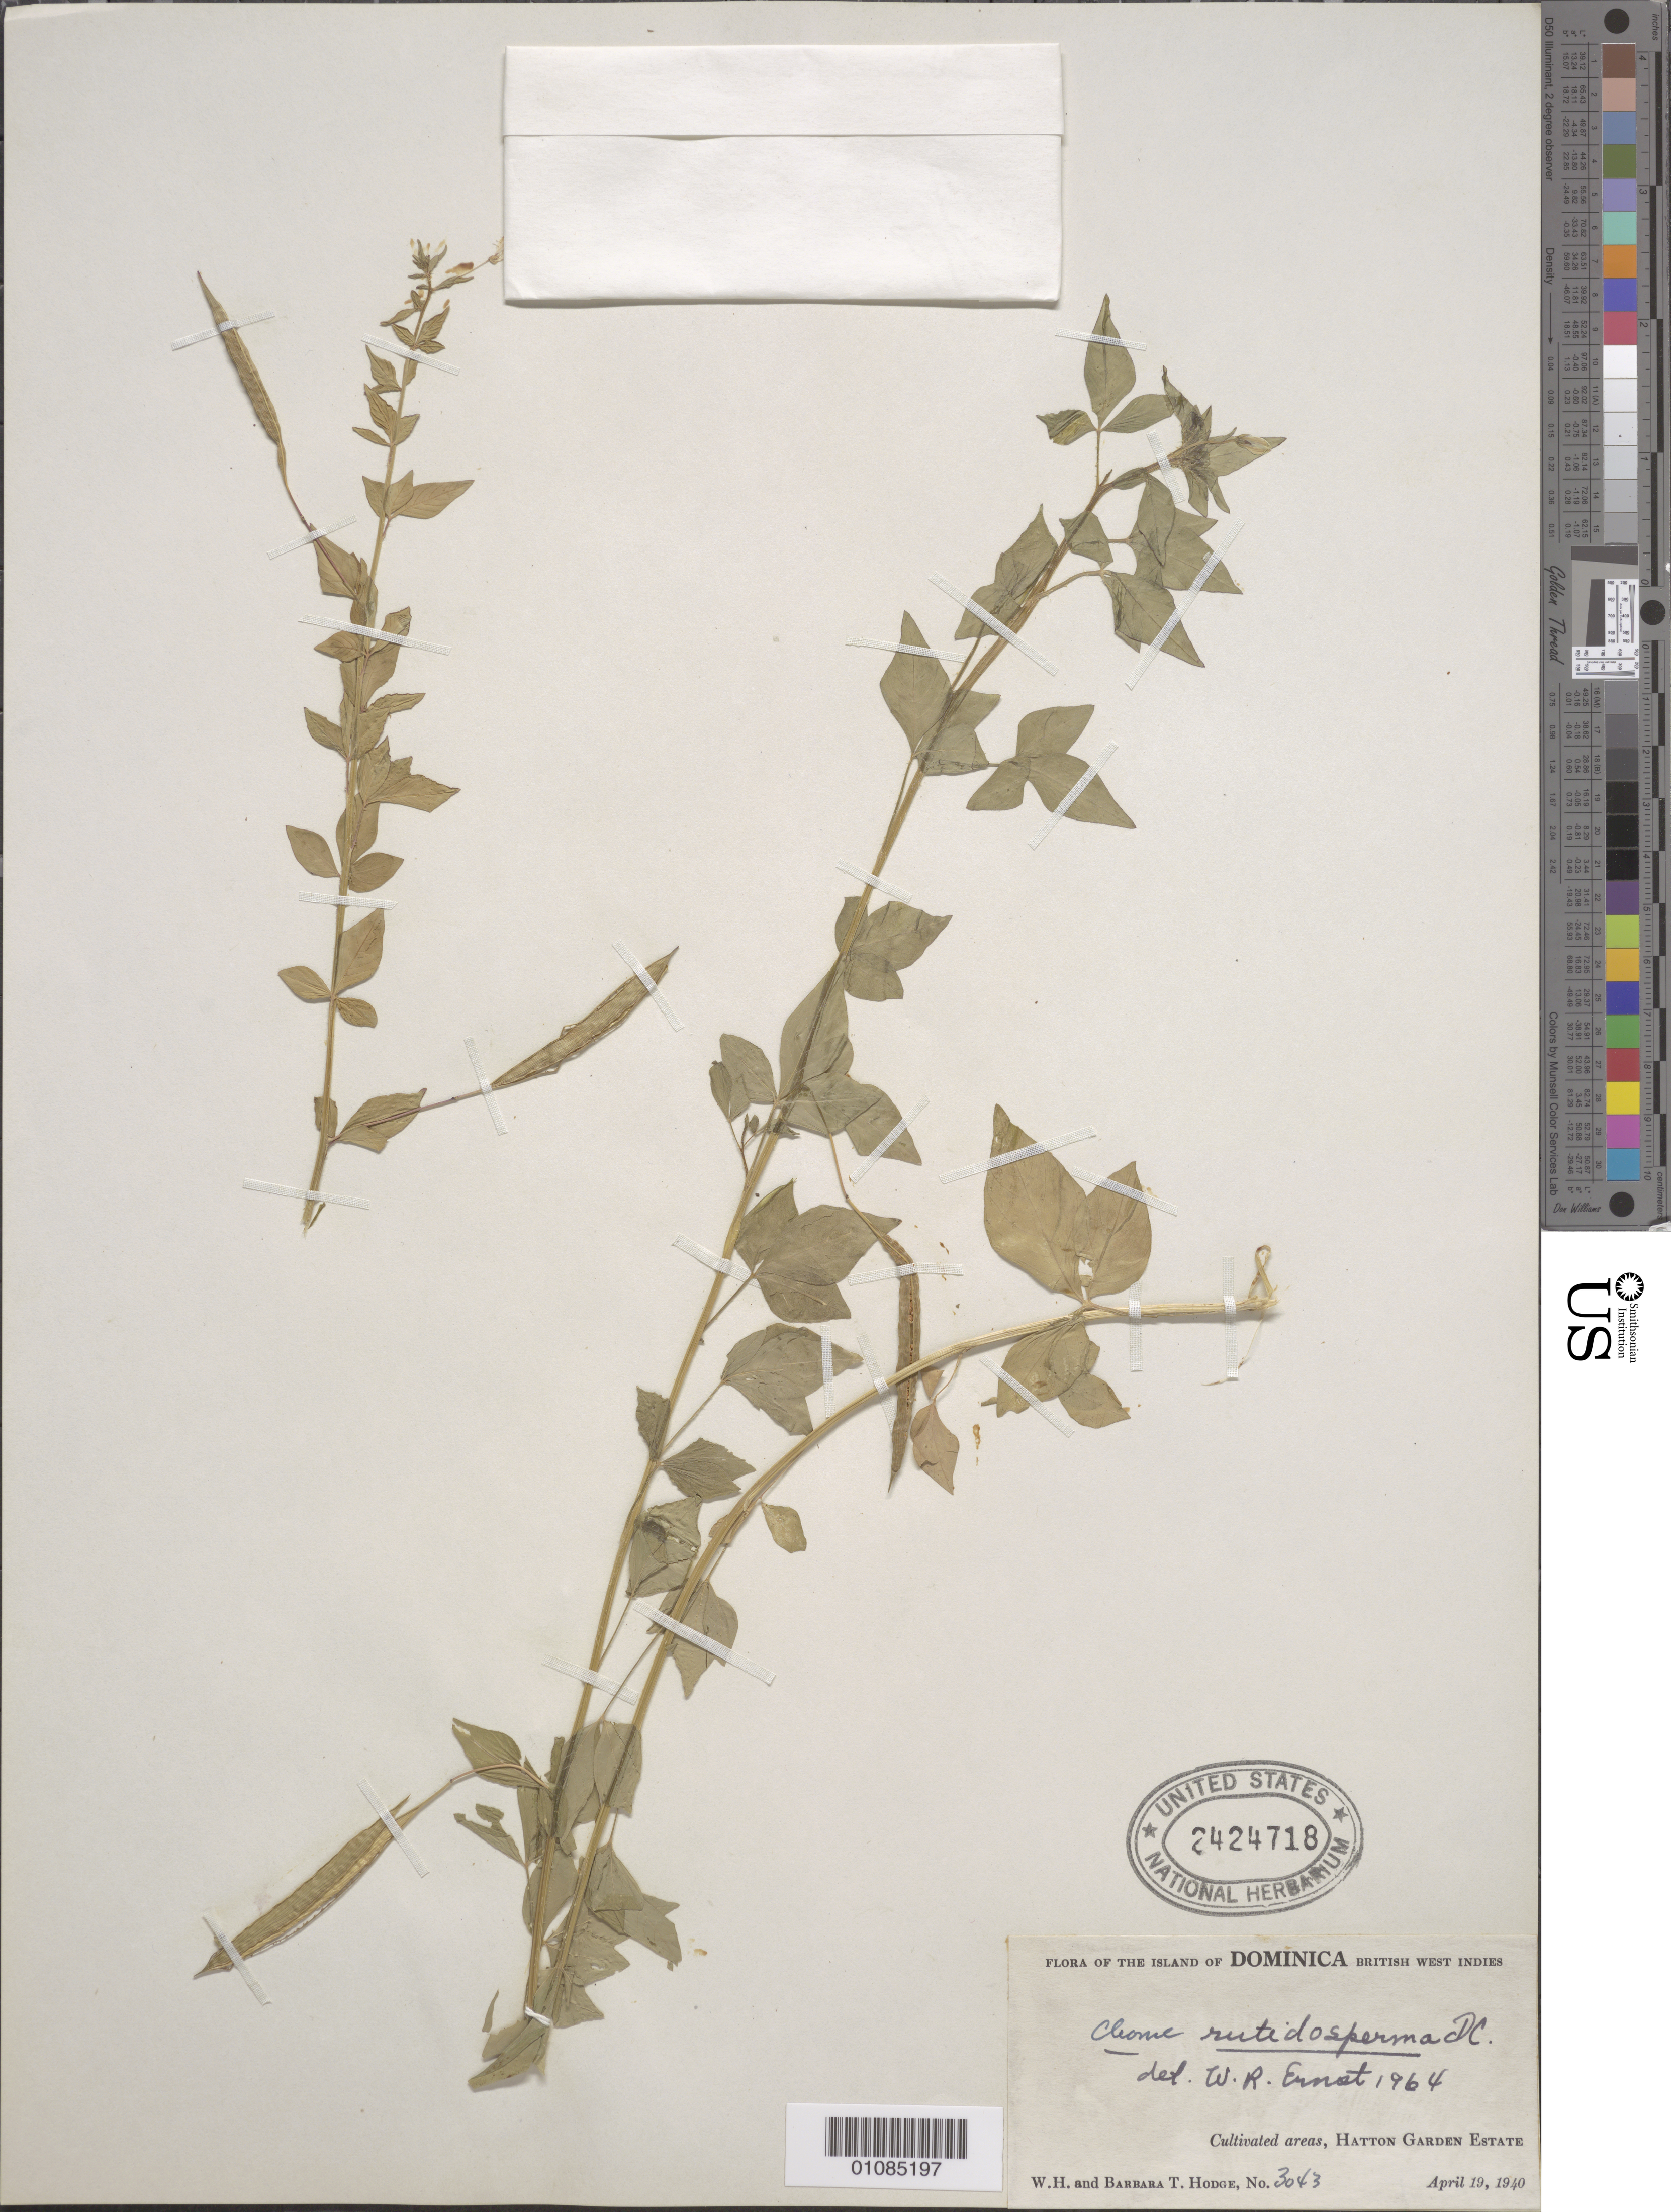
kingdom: Plantae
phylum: Tracheophyta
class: Magnoliopsida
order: Brassicales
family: Cleomaceae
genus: Sieruela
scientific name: Sieruela rutidosperma var. rutidosperma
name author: (DC.) Roalson & J.C. Hall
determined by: Strong, Mark T., (BOT), Smithsonian Institution - National Museum of Natural History (UNITED STATES)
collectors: W. Hodge & B. Hodge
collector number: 3043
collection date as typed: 19 Apr 1940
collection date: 1940-04-19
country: Dominica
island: Dominica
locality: Hatton Garden Estate.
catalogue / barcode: US 2424718